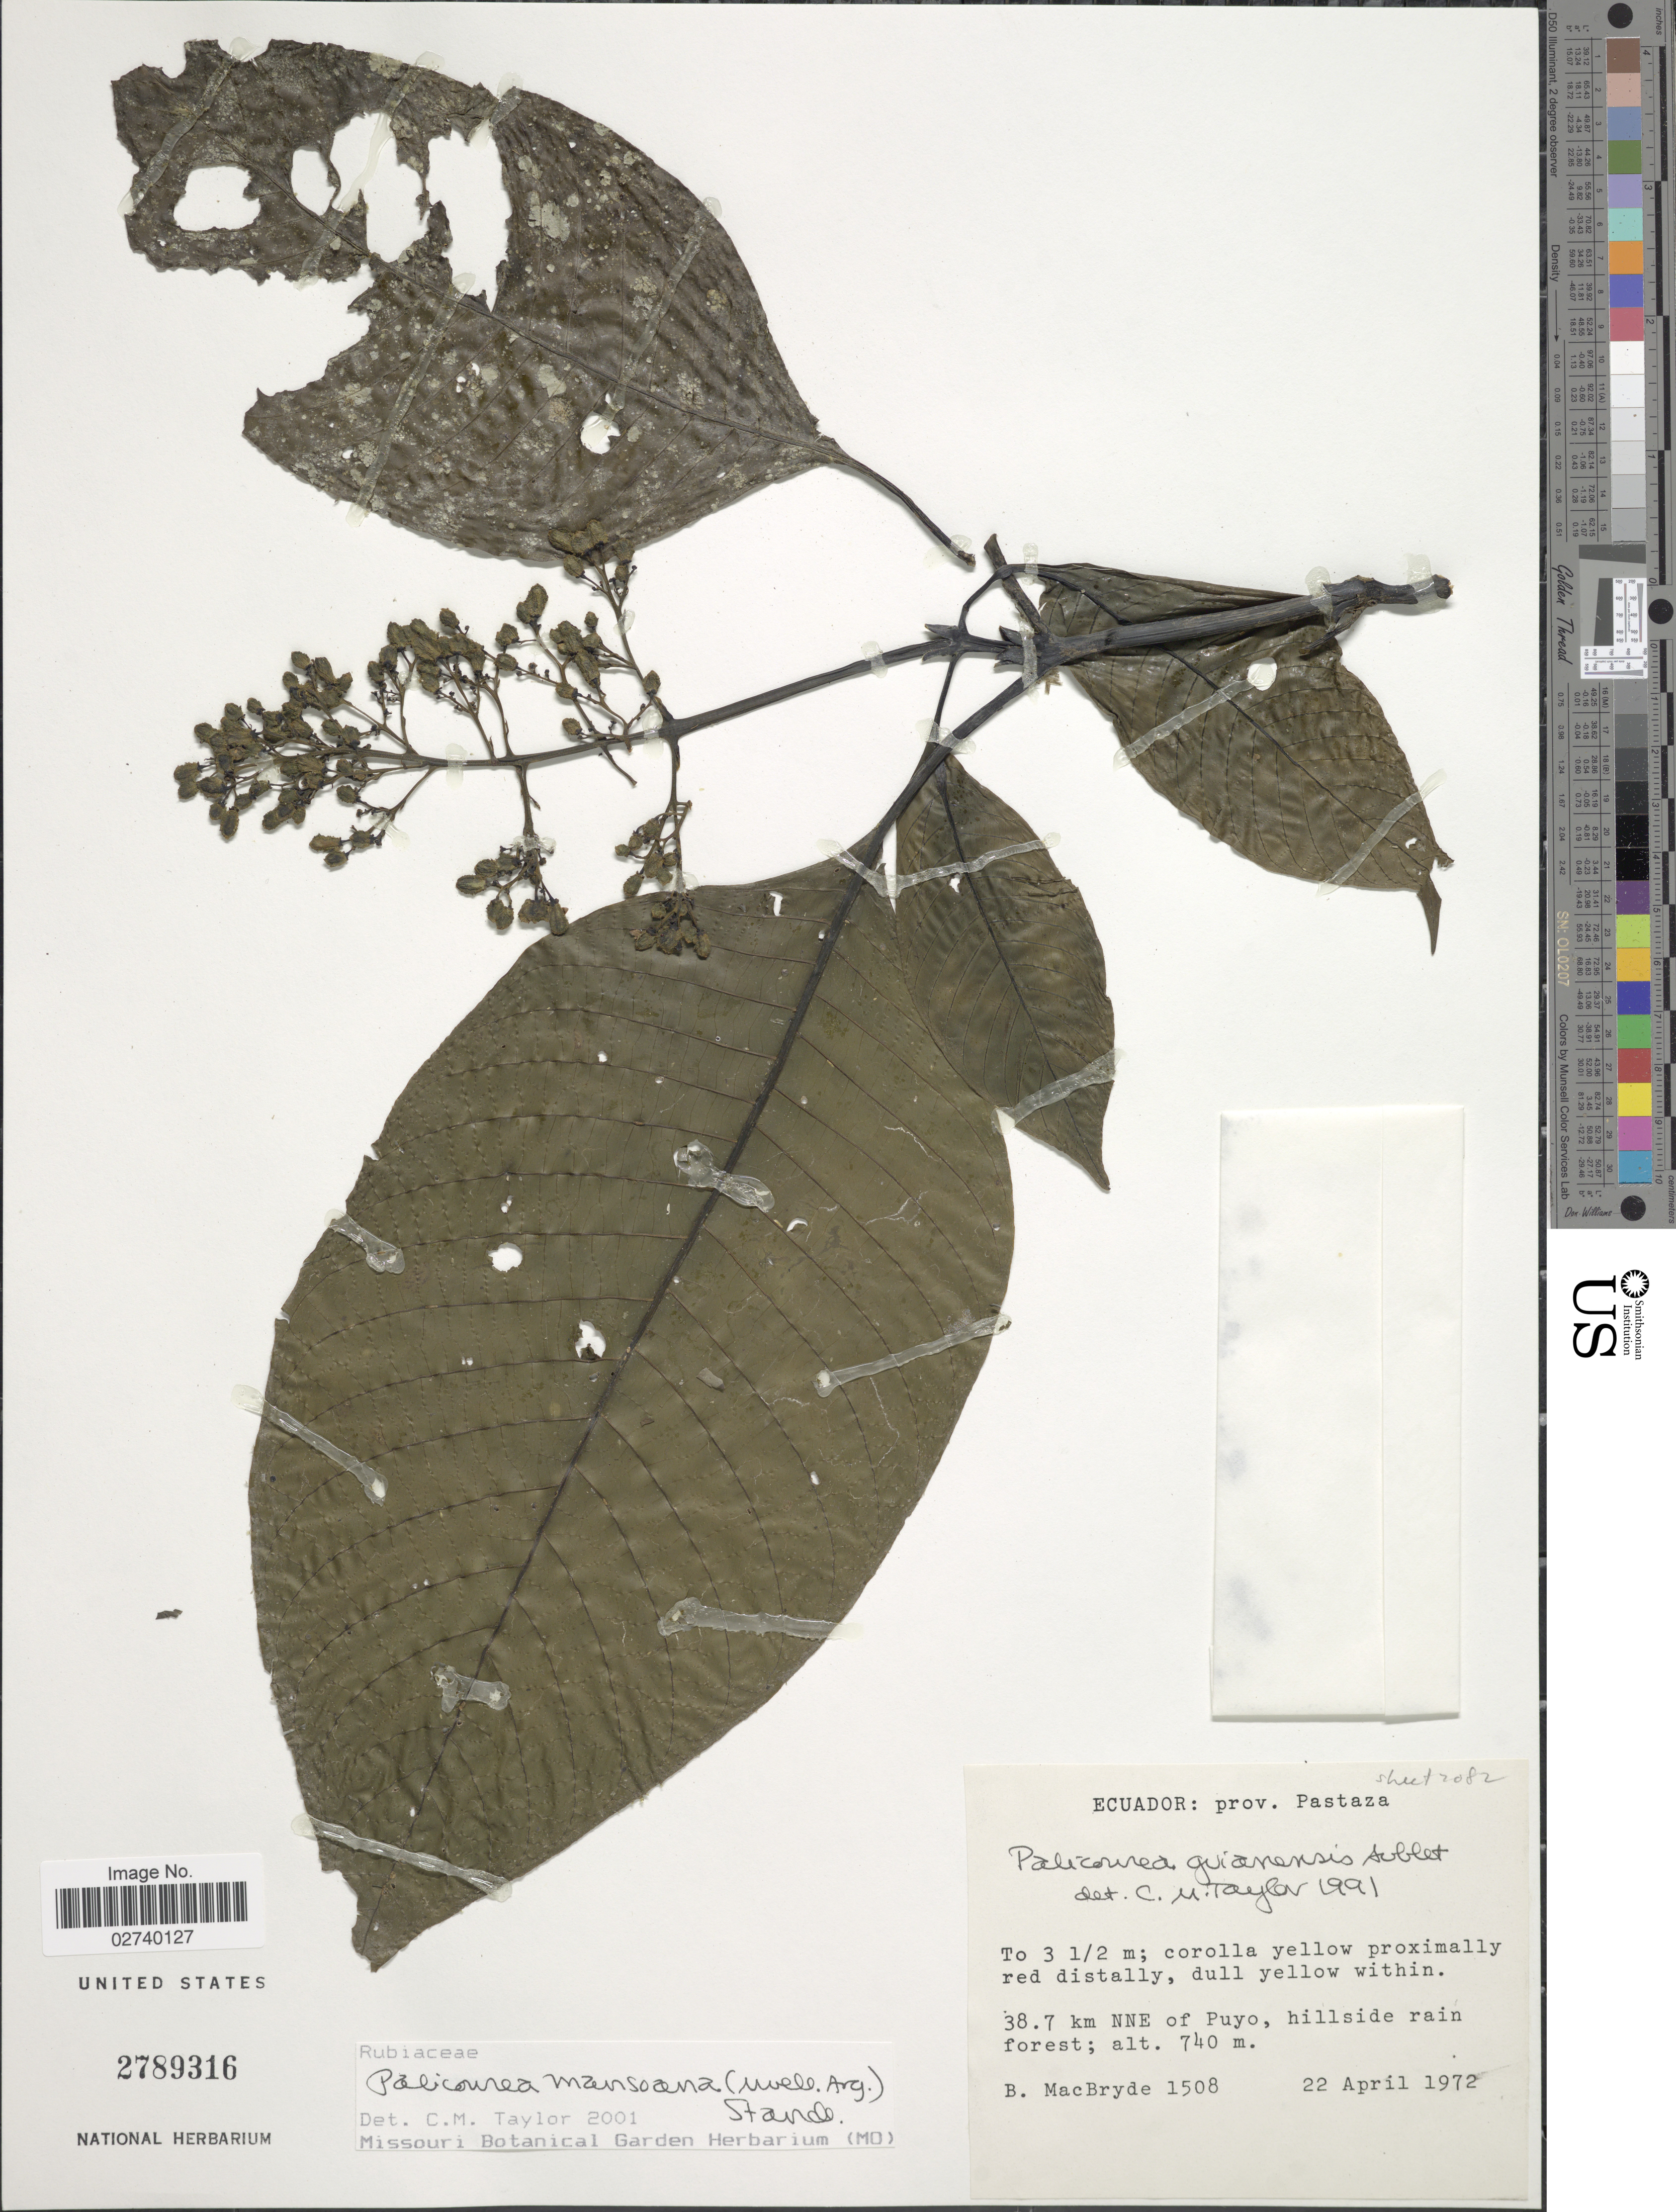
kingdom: Plantae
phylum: Tracheophyta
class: Magnoliopsida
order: Gentianales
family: Rubiaceae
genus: Palicourea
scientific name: Palicourea mansoana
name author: (Müll. Arg.) Standl.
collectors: B. MacBryde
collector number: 1508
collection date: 1972-04-22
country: Ecuador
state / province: Pastaza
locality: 38.7 km NNE of Puyo, hillside rain forest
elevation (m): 740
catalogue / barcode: US 2789316